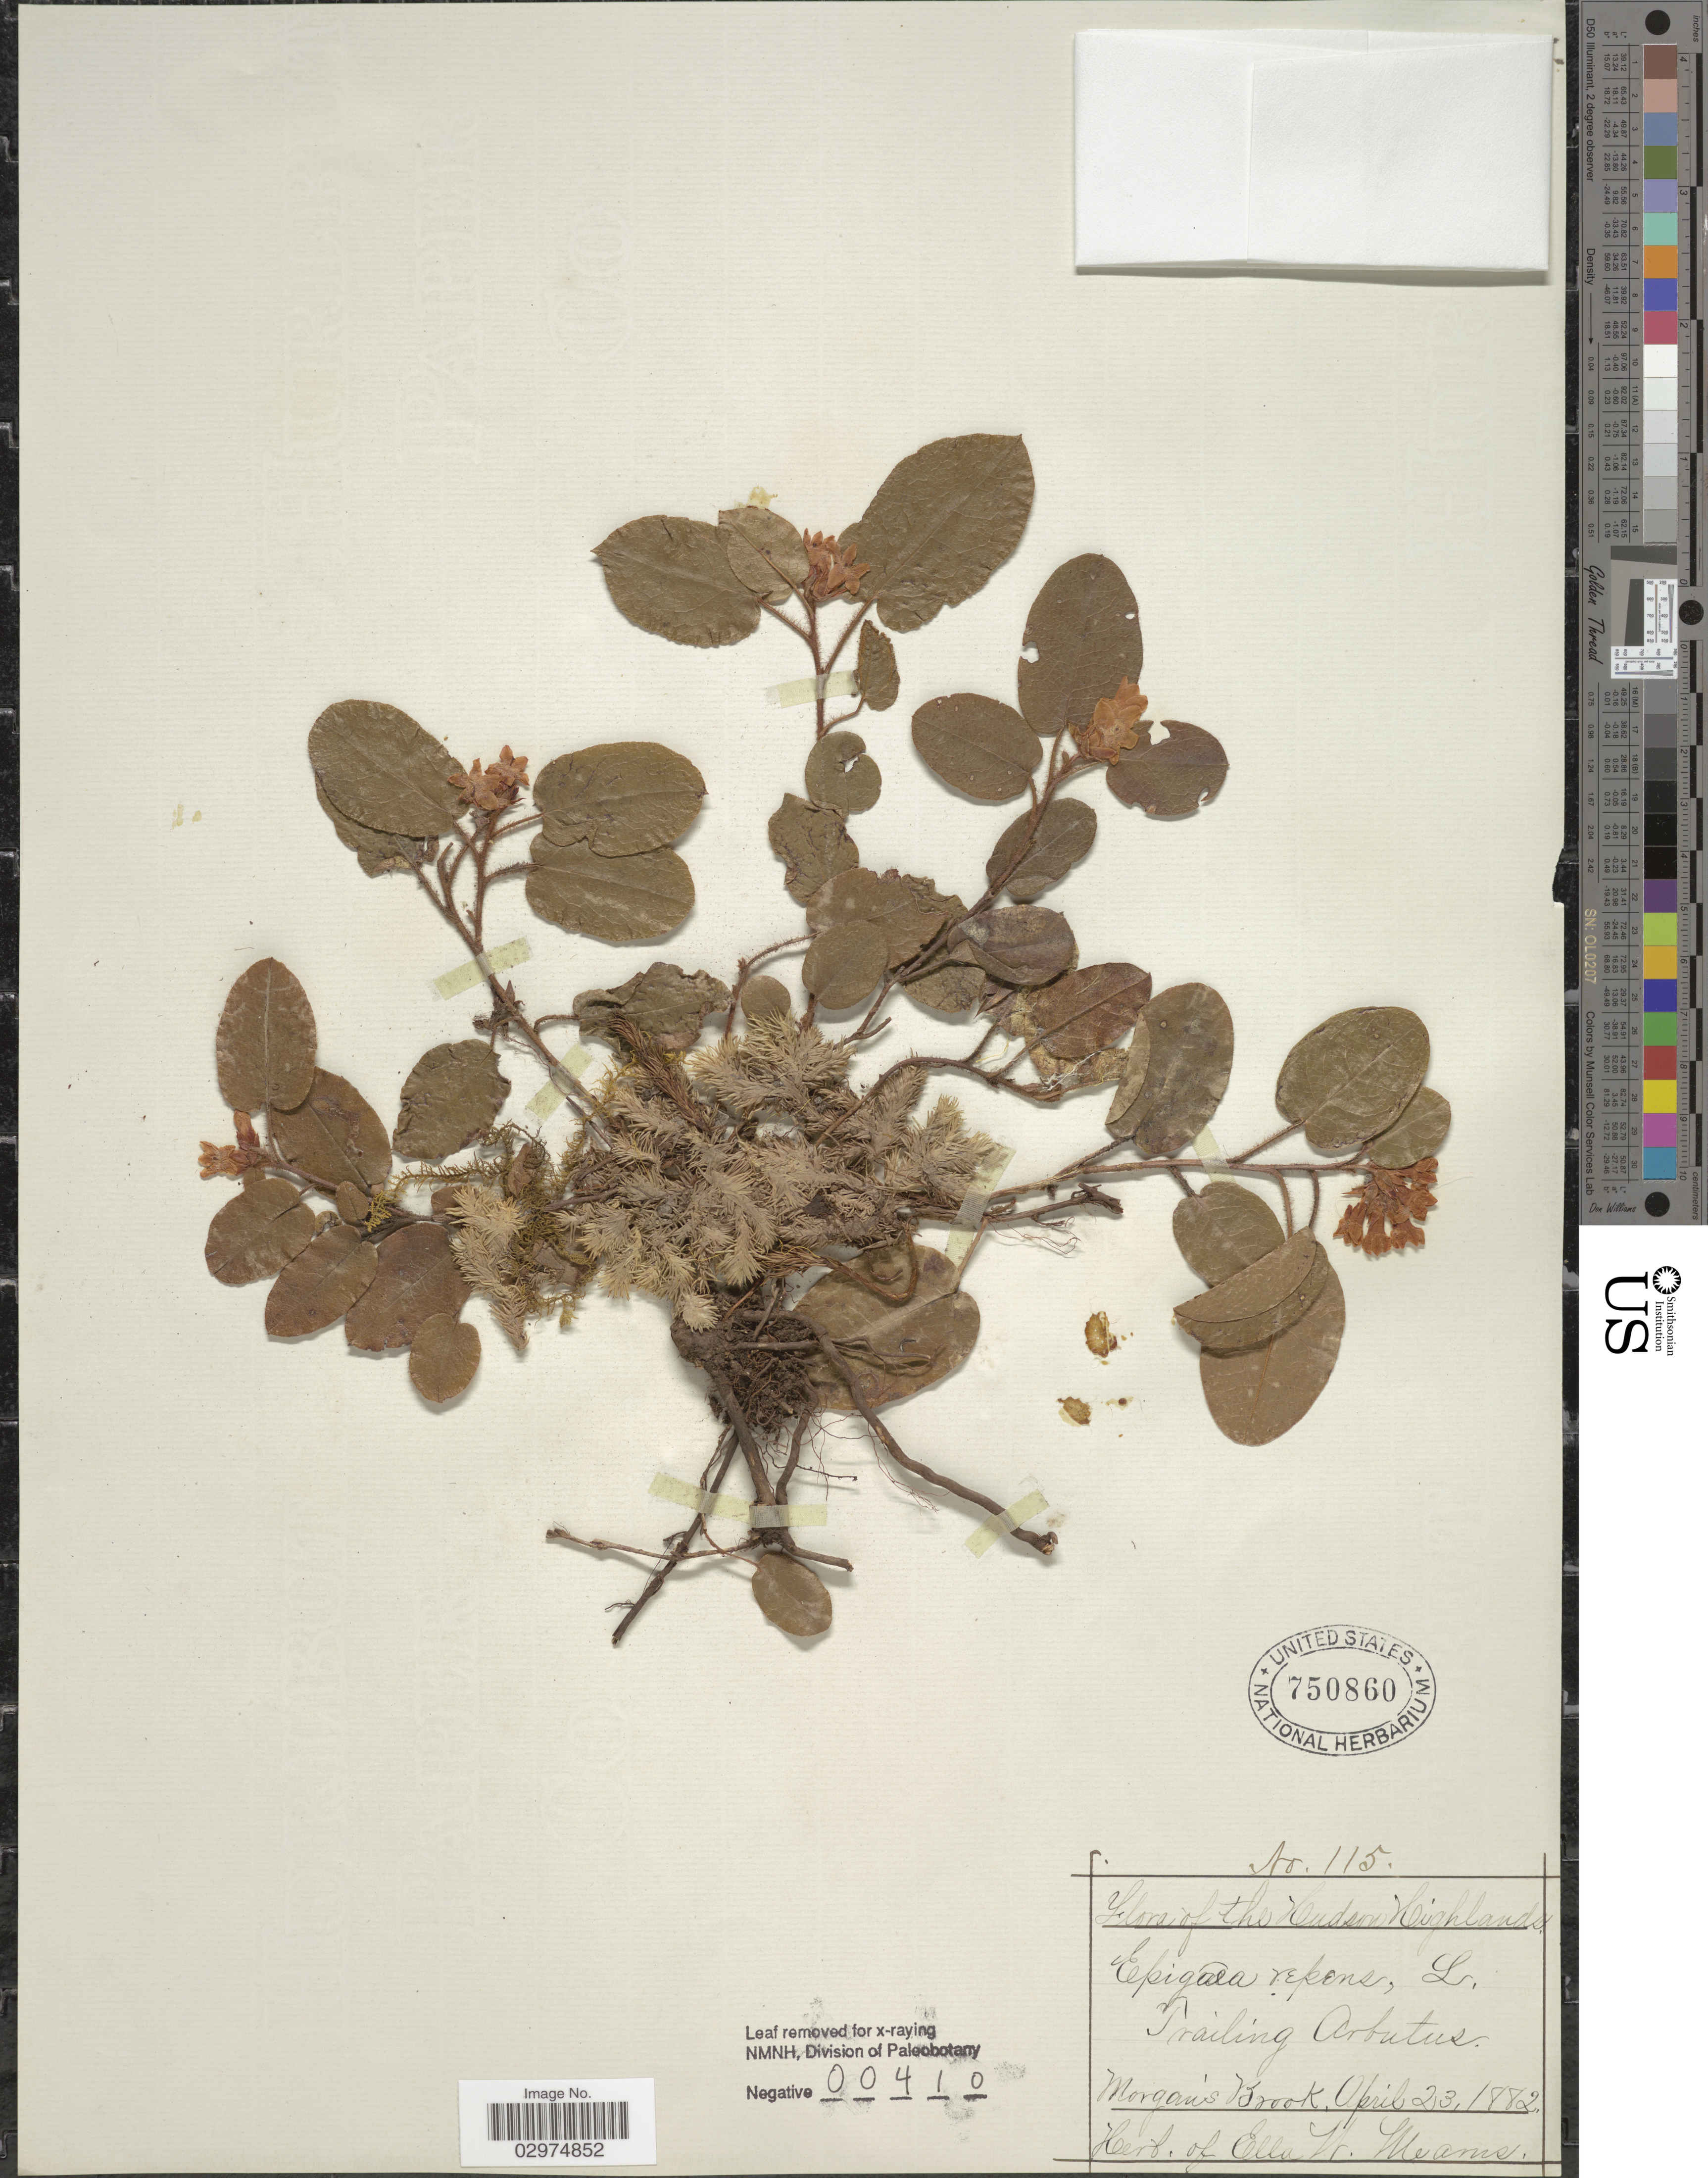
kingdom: Plantae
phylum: Tracheophyta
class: Magnoliopsida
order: Ericales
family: Ericaceae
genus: Epigaea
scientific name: Epigaea repens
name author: L.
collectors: ex herb. Ella W. Mearns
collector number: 115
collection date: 1882-04-23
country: United States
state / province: New York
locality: Hudson Highlands. Morgan's Brook.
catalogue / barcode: US 750860